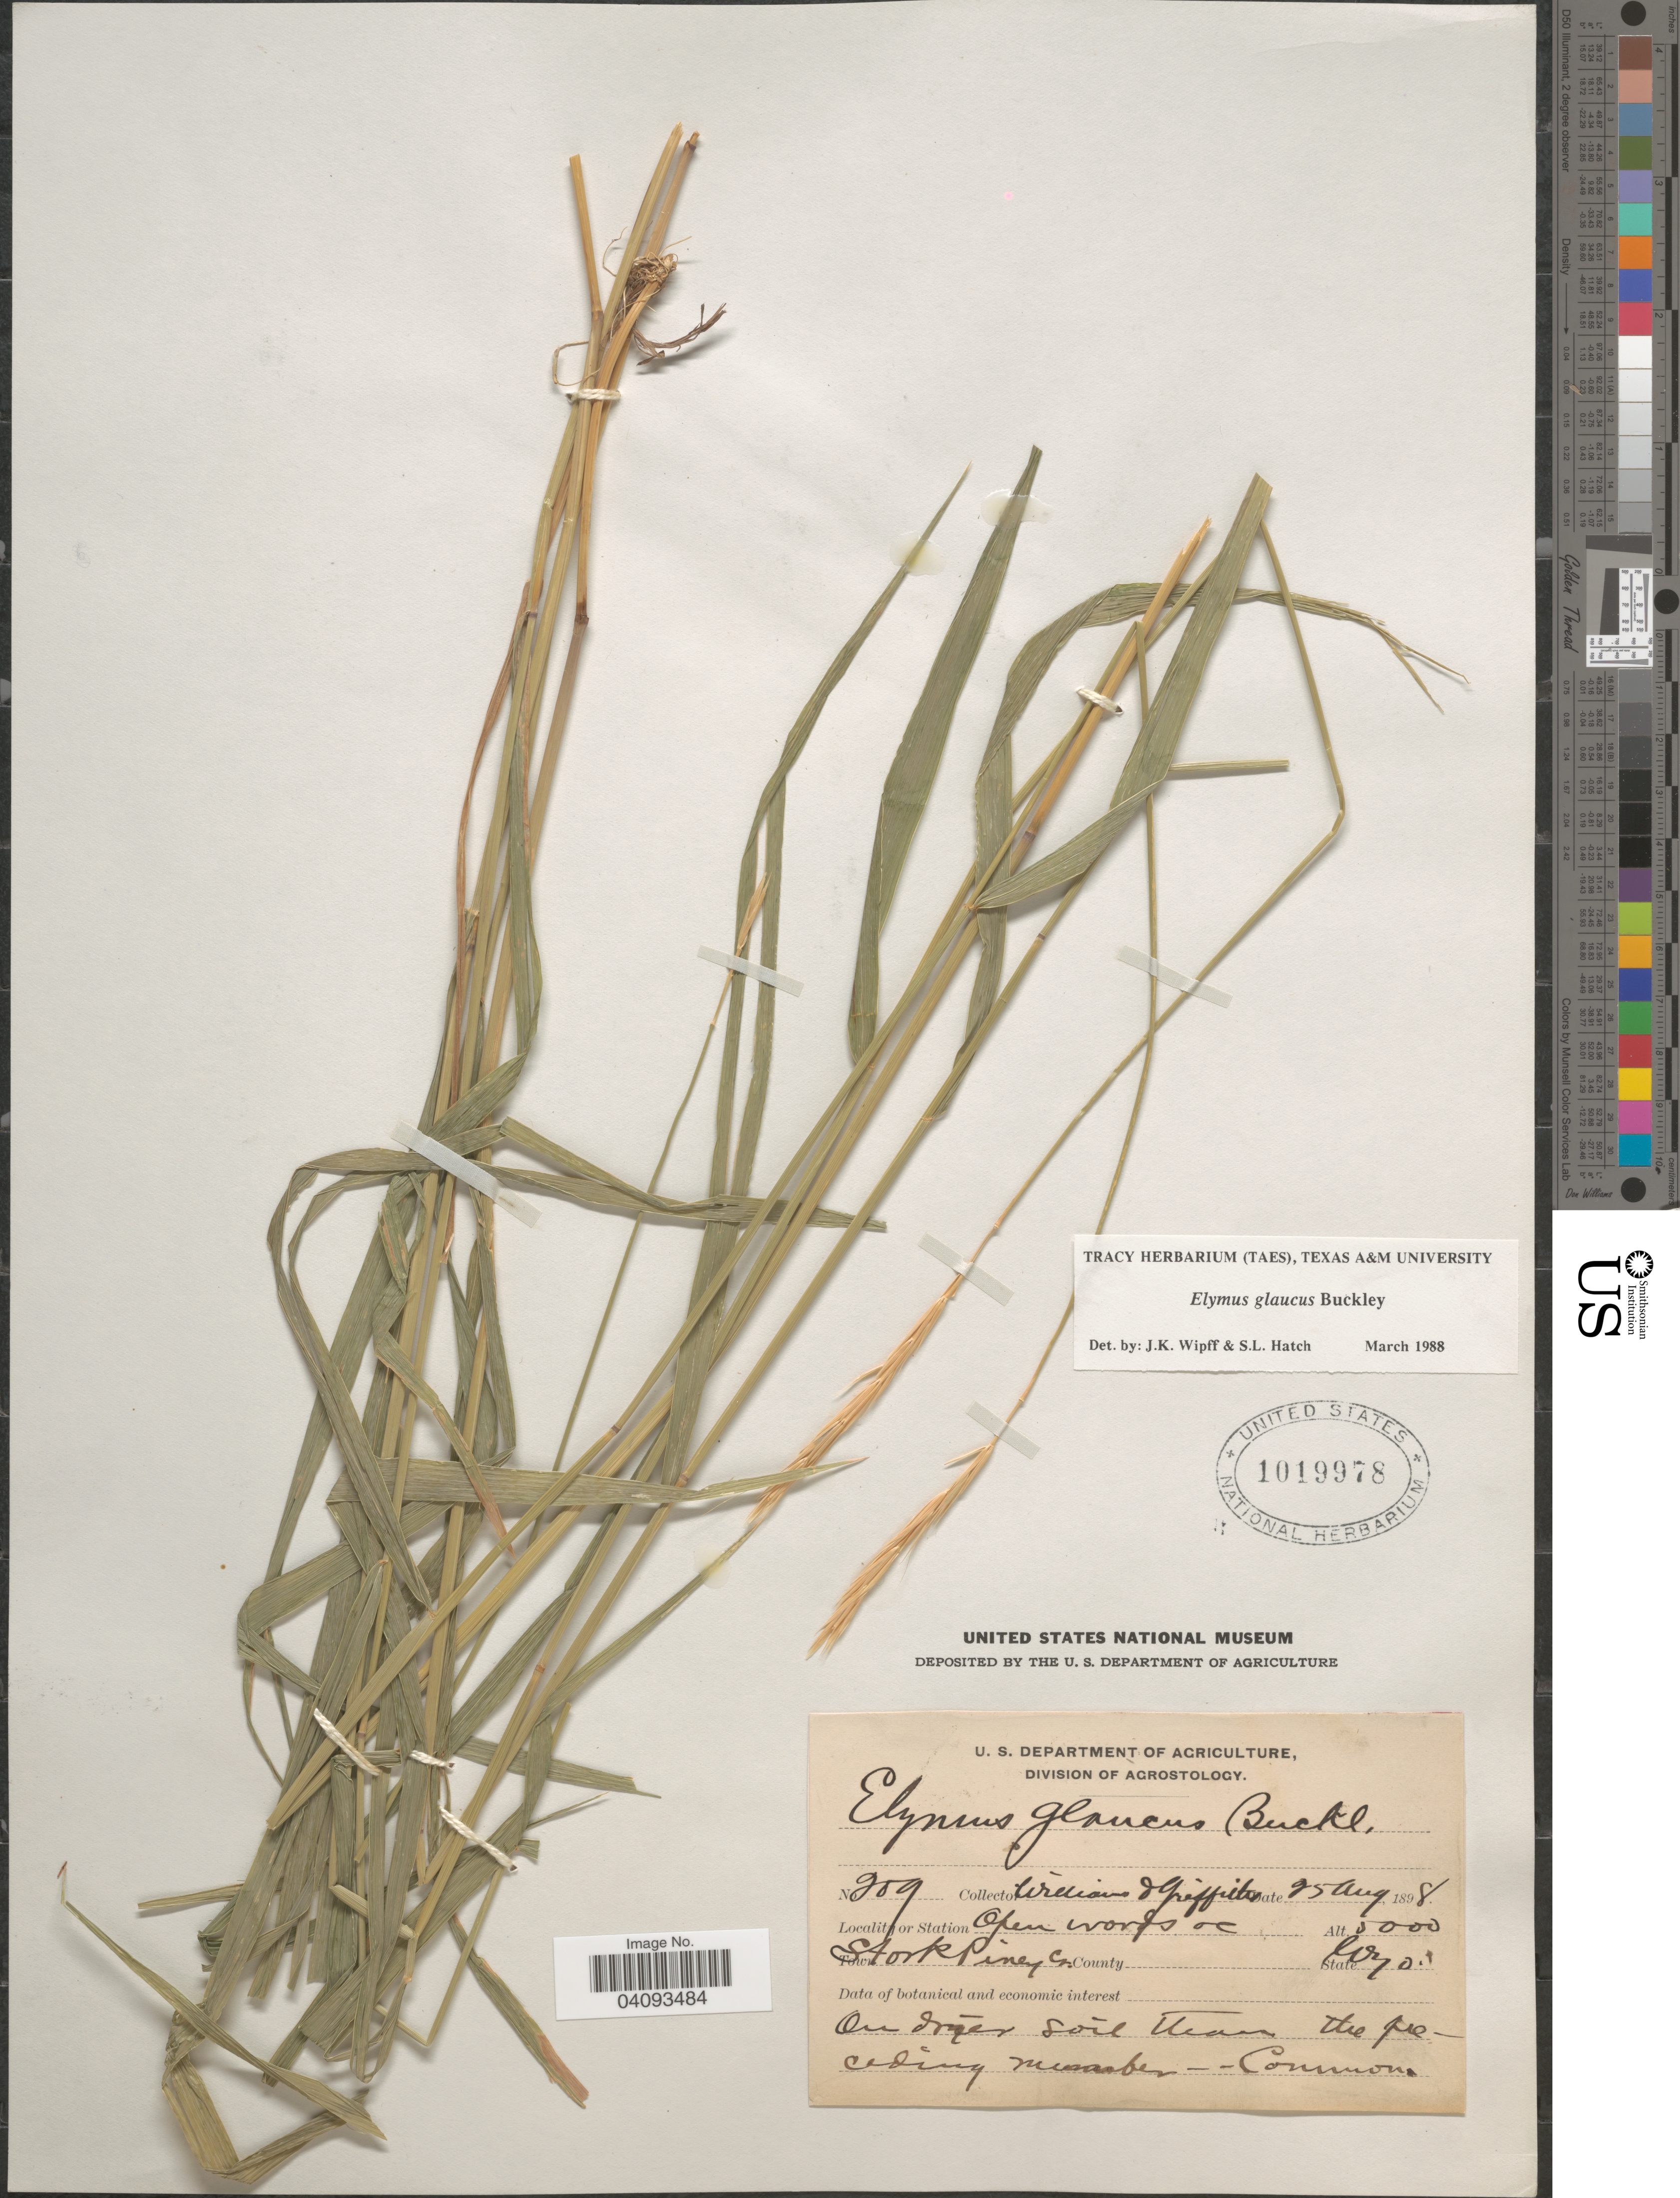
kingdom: Plantae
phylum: Tracheophyta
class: Liliopsida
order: Poales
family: Poaceae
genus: Elymus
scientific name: Elymus glaucus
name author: Buckley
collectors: -- Williams & -- Griffiths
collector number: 209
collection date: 1898-08-25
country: United States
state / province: Wyoming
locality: Town Stork Piney Cr.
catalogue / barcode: US 1019978